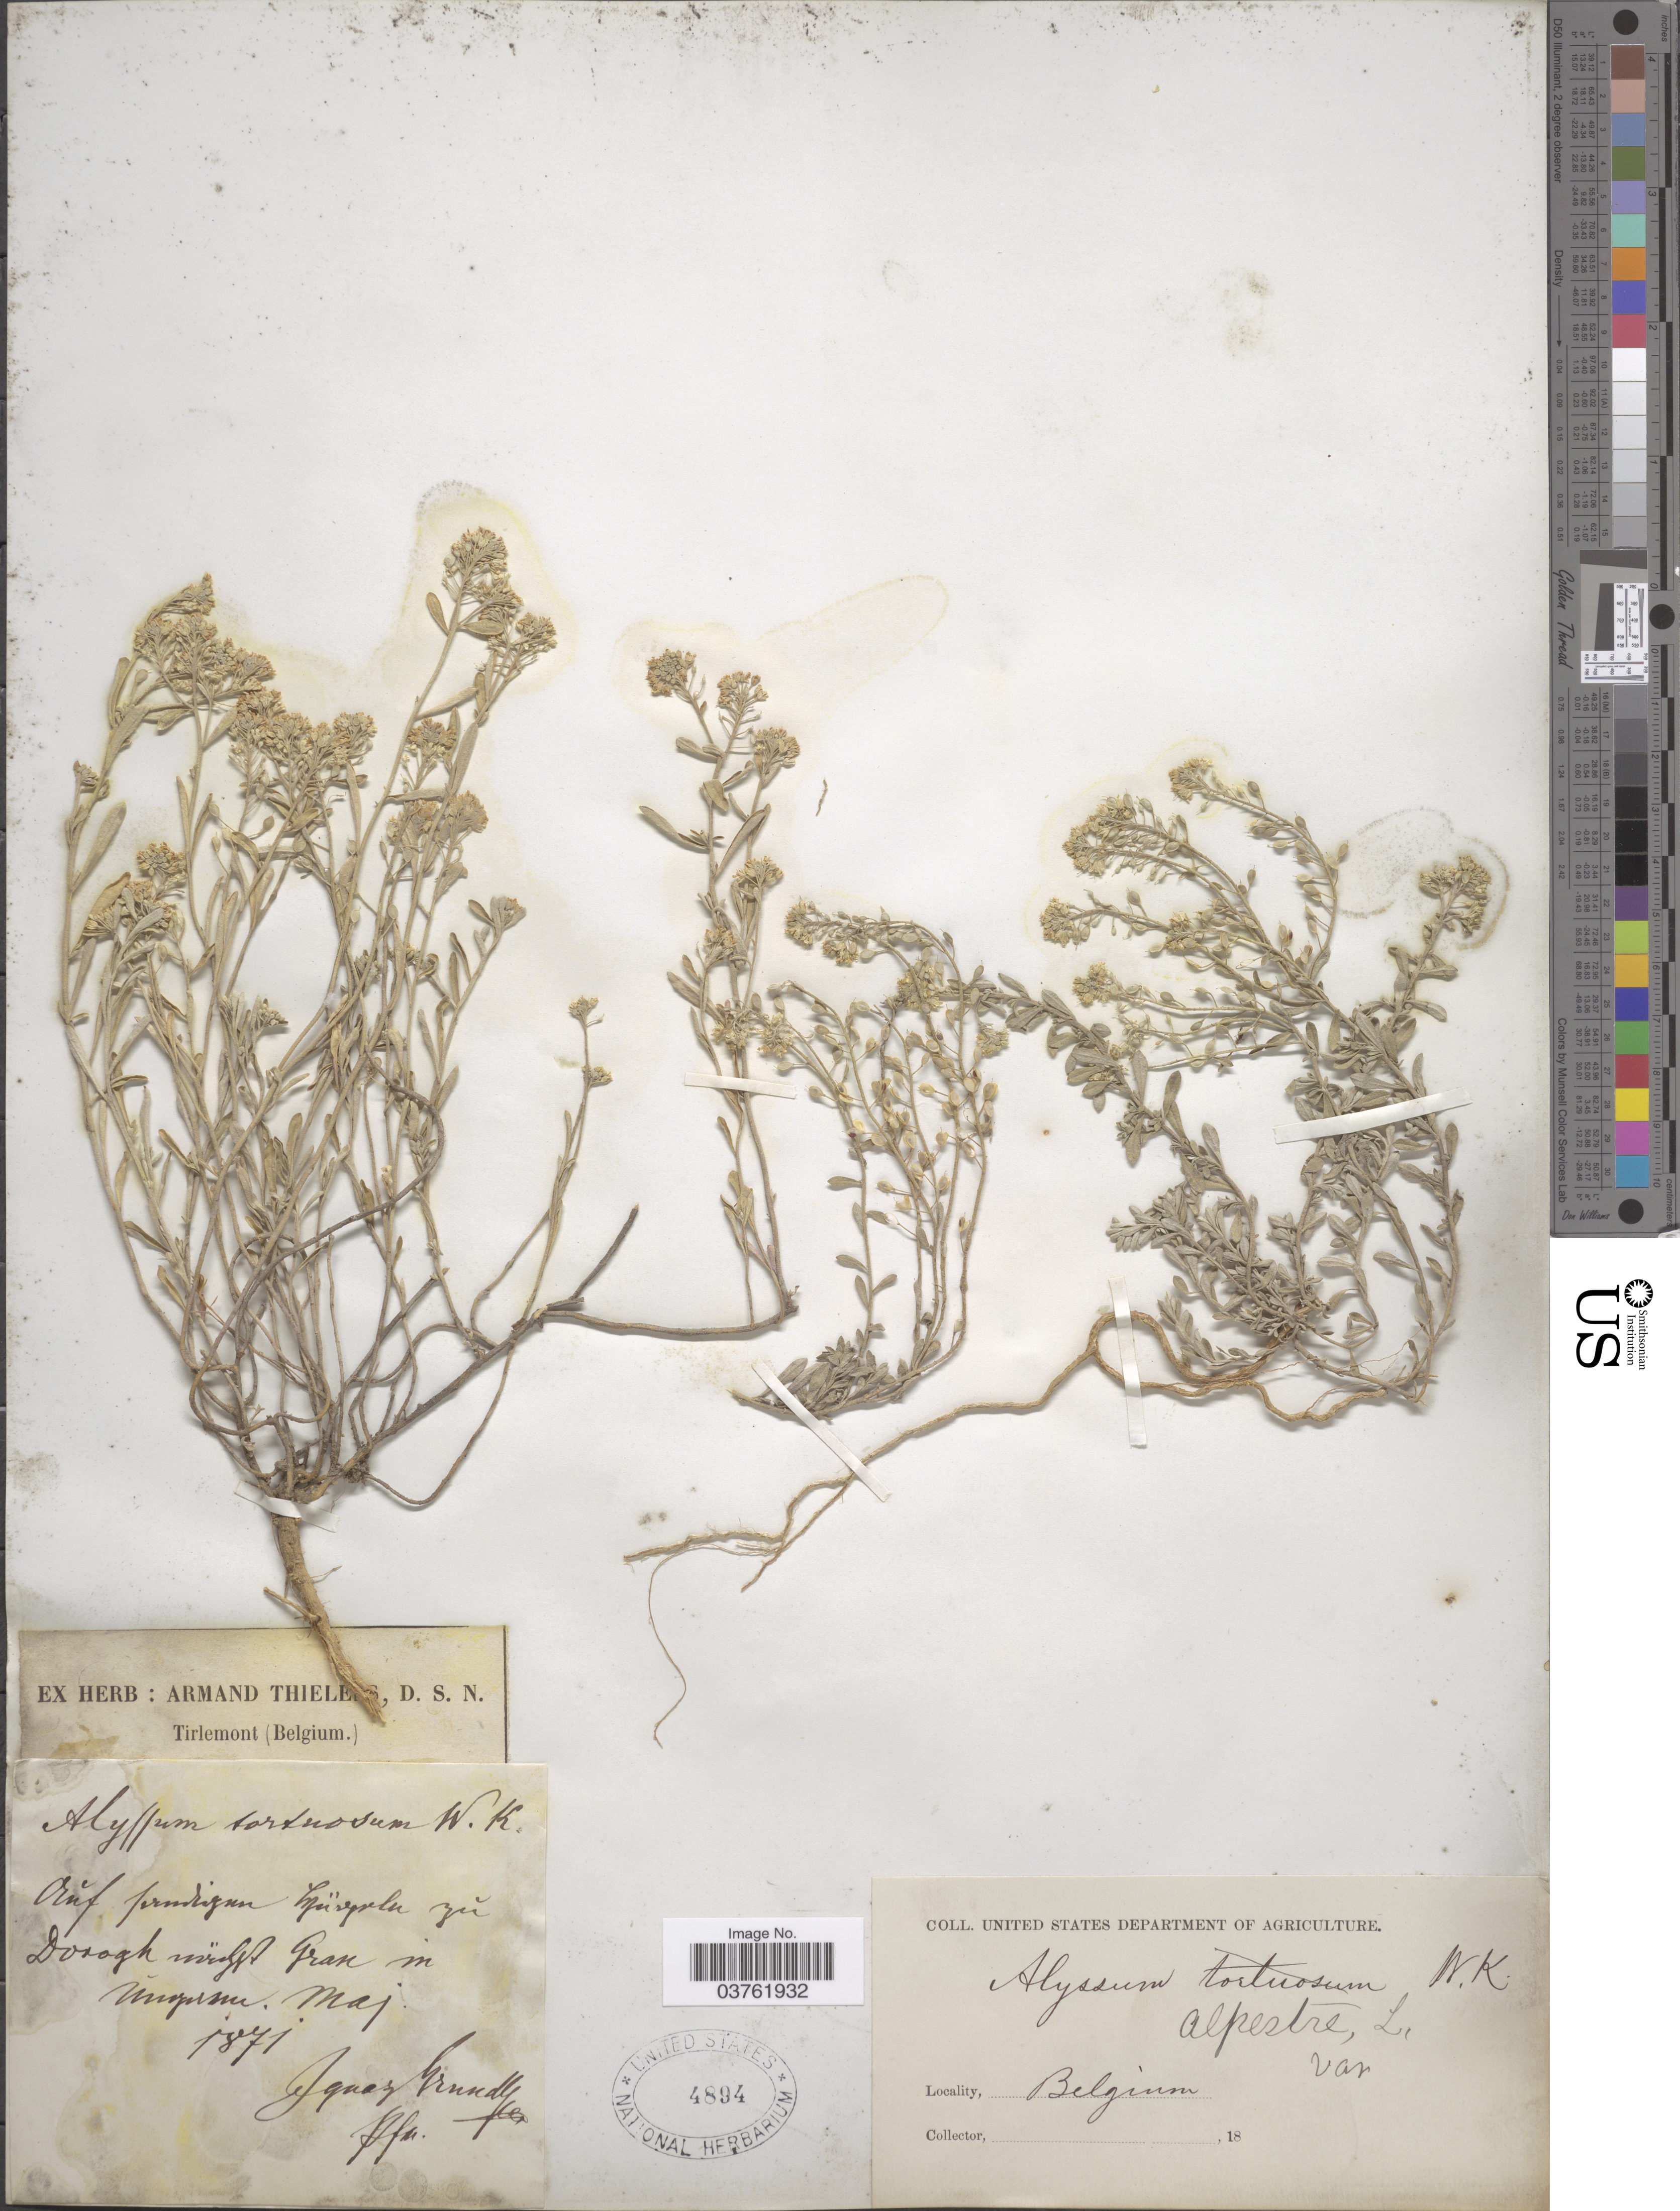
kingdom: Plantae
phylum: Tracheophyta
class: Magnoliopsida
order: Brassicales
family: Brassicaceae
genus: Alyssum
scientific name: Alyssum alpestre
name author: L.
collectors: I. Grundl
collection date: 1871-05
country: Belgium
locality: Auf prudigun Güpselu zu Dorogh wurdgt Gran in Nugunu. [interpreted]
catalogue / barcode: US 4894